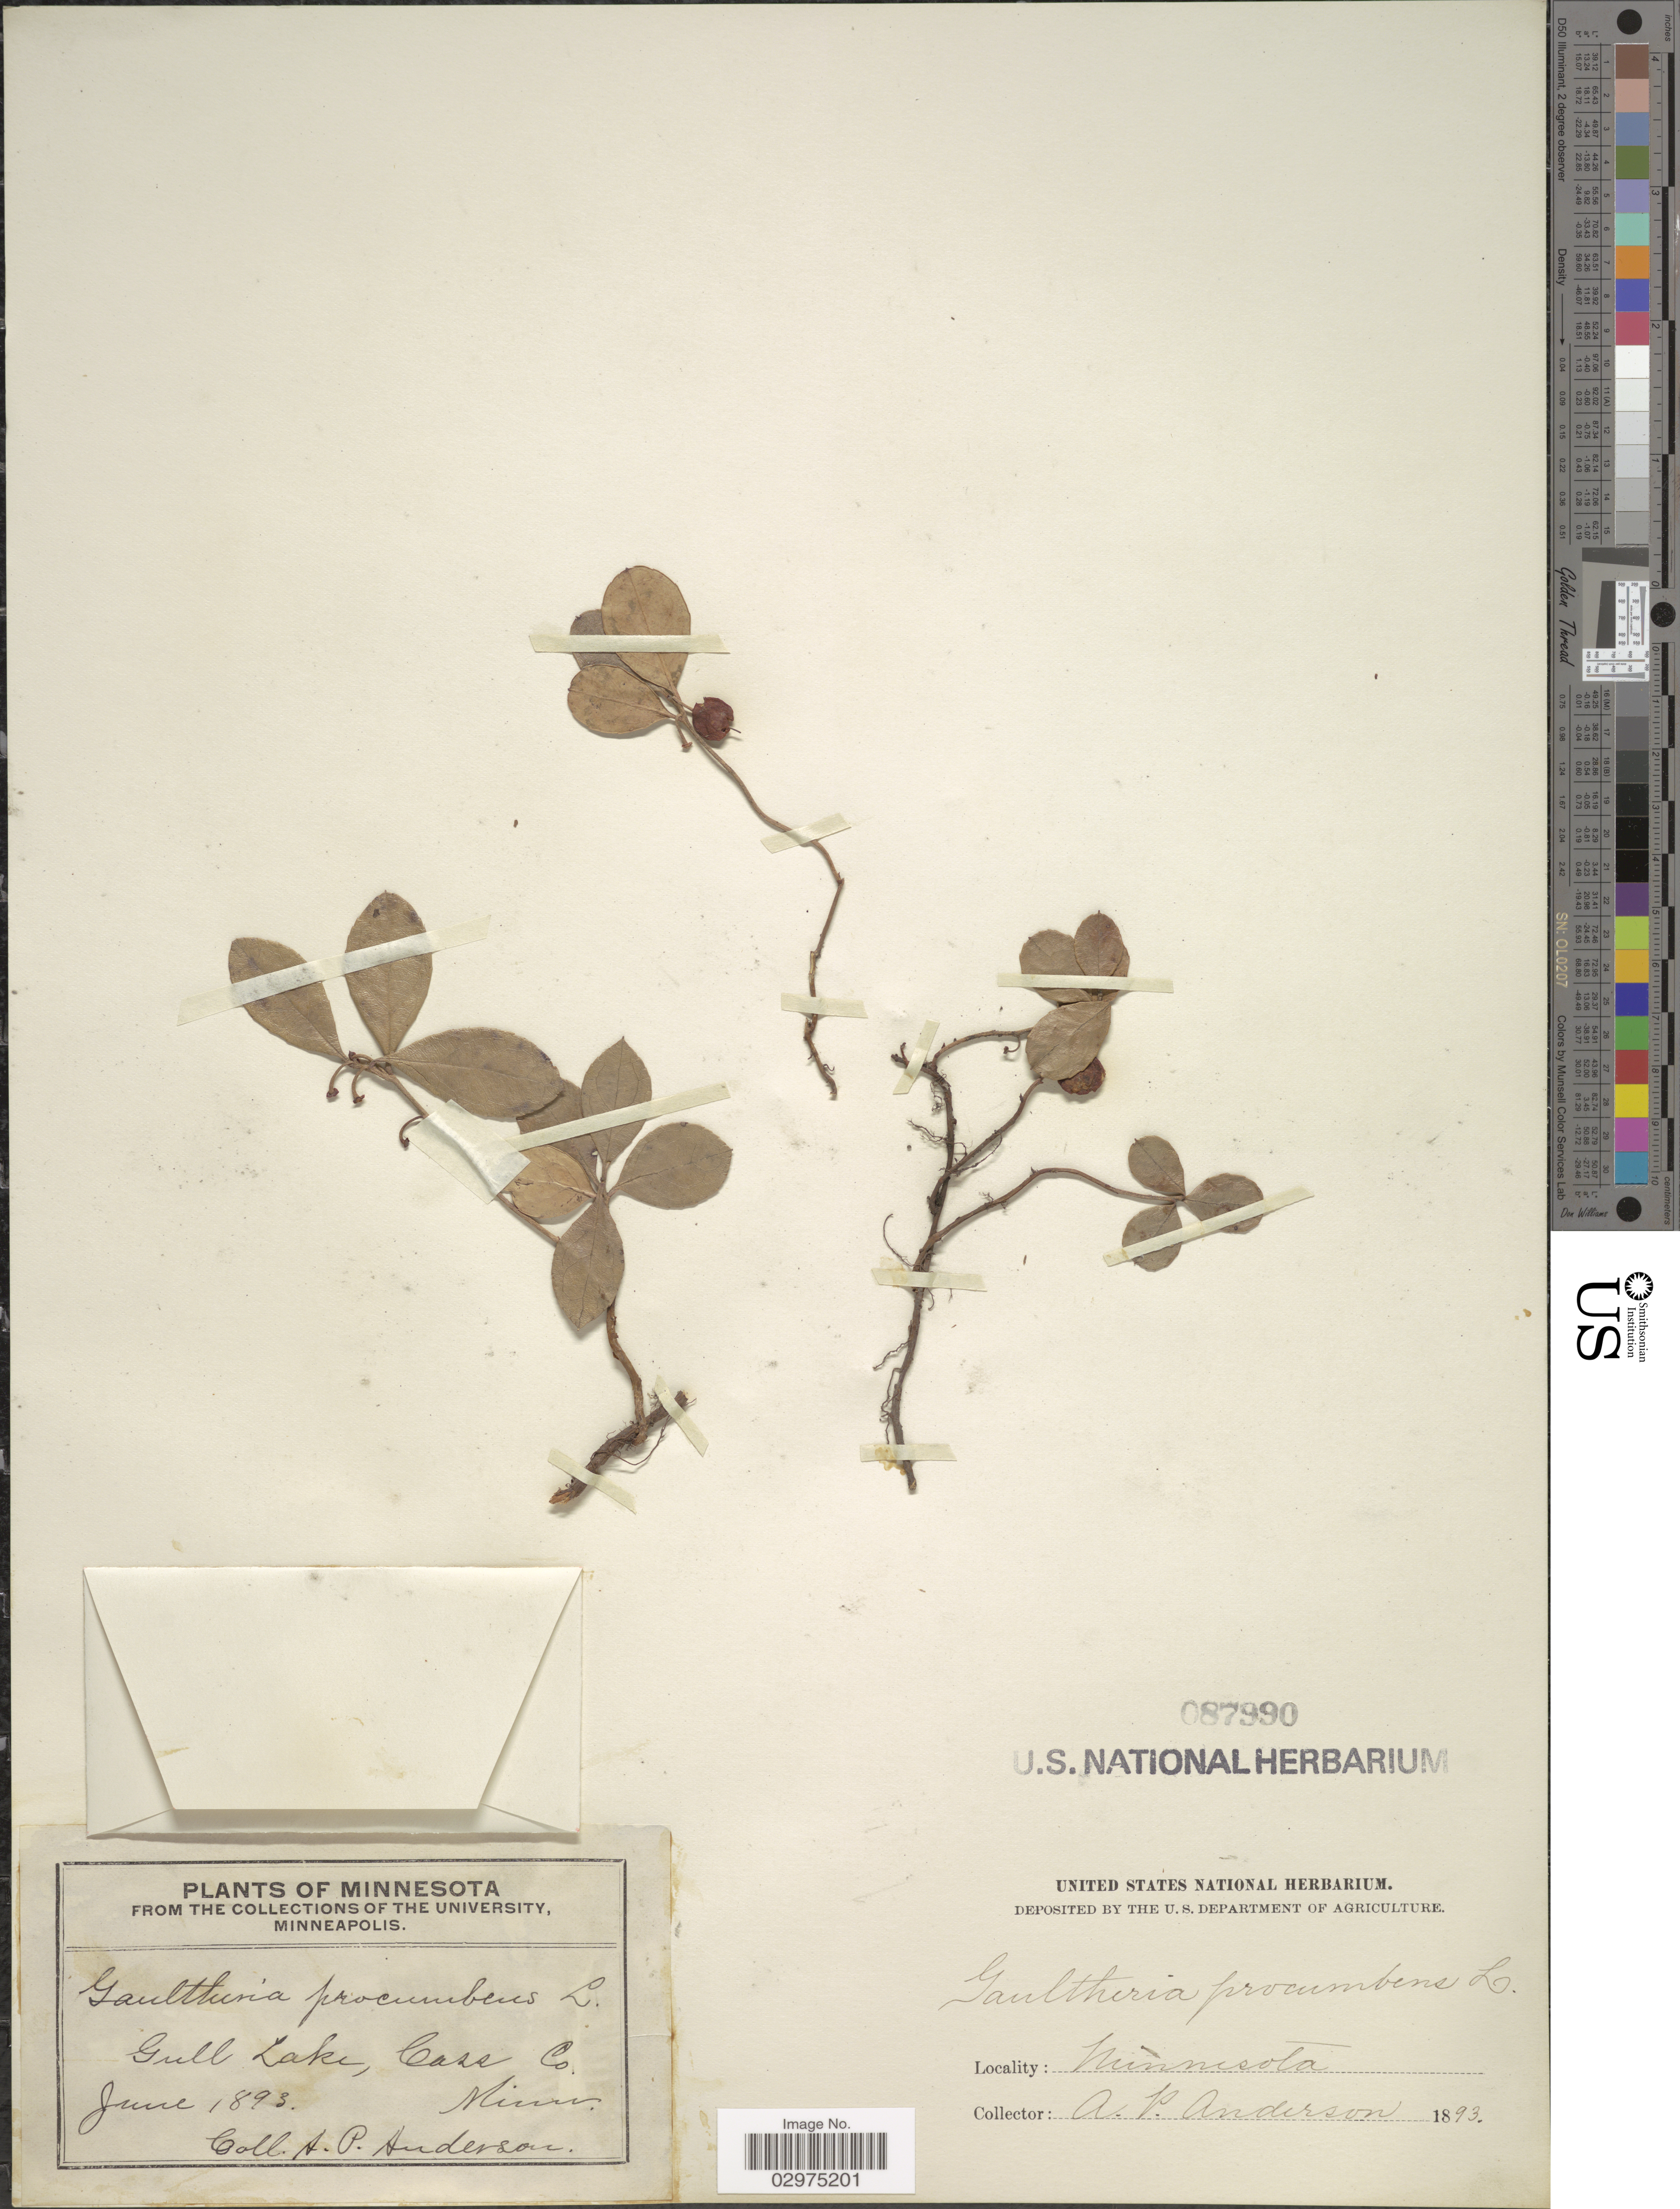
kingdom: Plantae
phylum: Tracheophyta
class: Magnoliopsida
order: Ericales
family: Ericaceae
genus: Gaultheria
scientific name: Gaultheria procumbens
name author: L.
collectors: A. P. Anderson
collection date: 1893-06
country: United States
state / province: Minnesota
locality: Gull Lake, Cass Co.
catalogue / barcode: US 87990